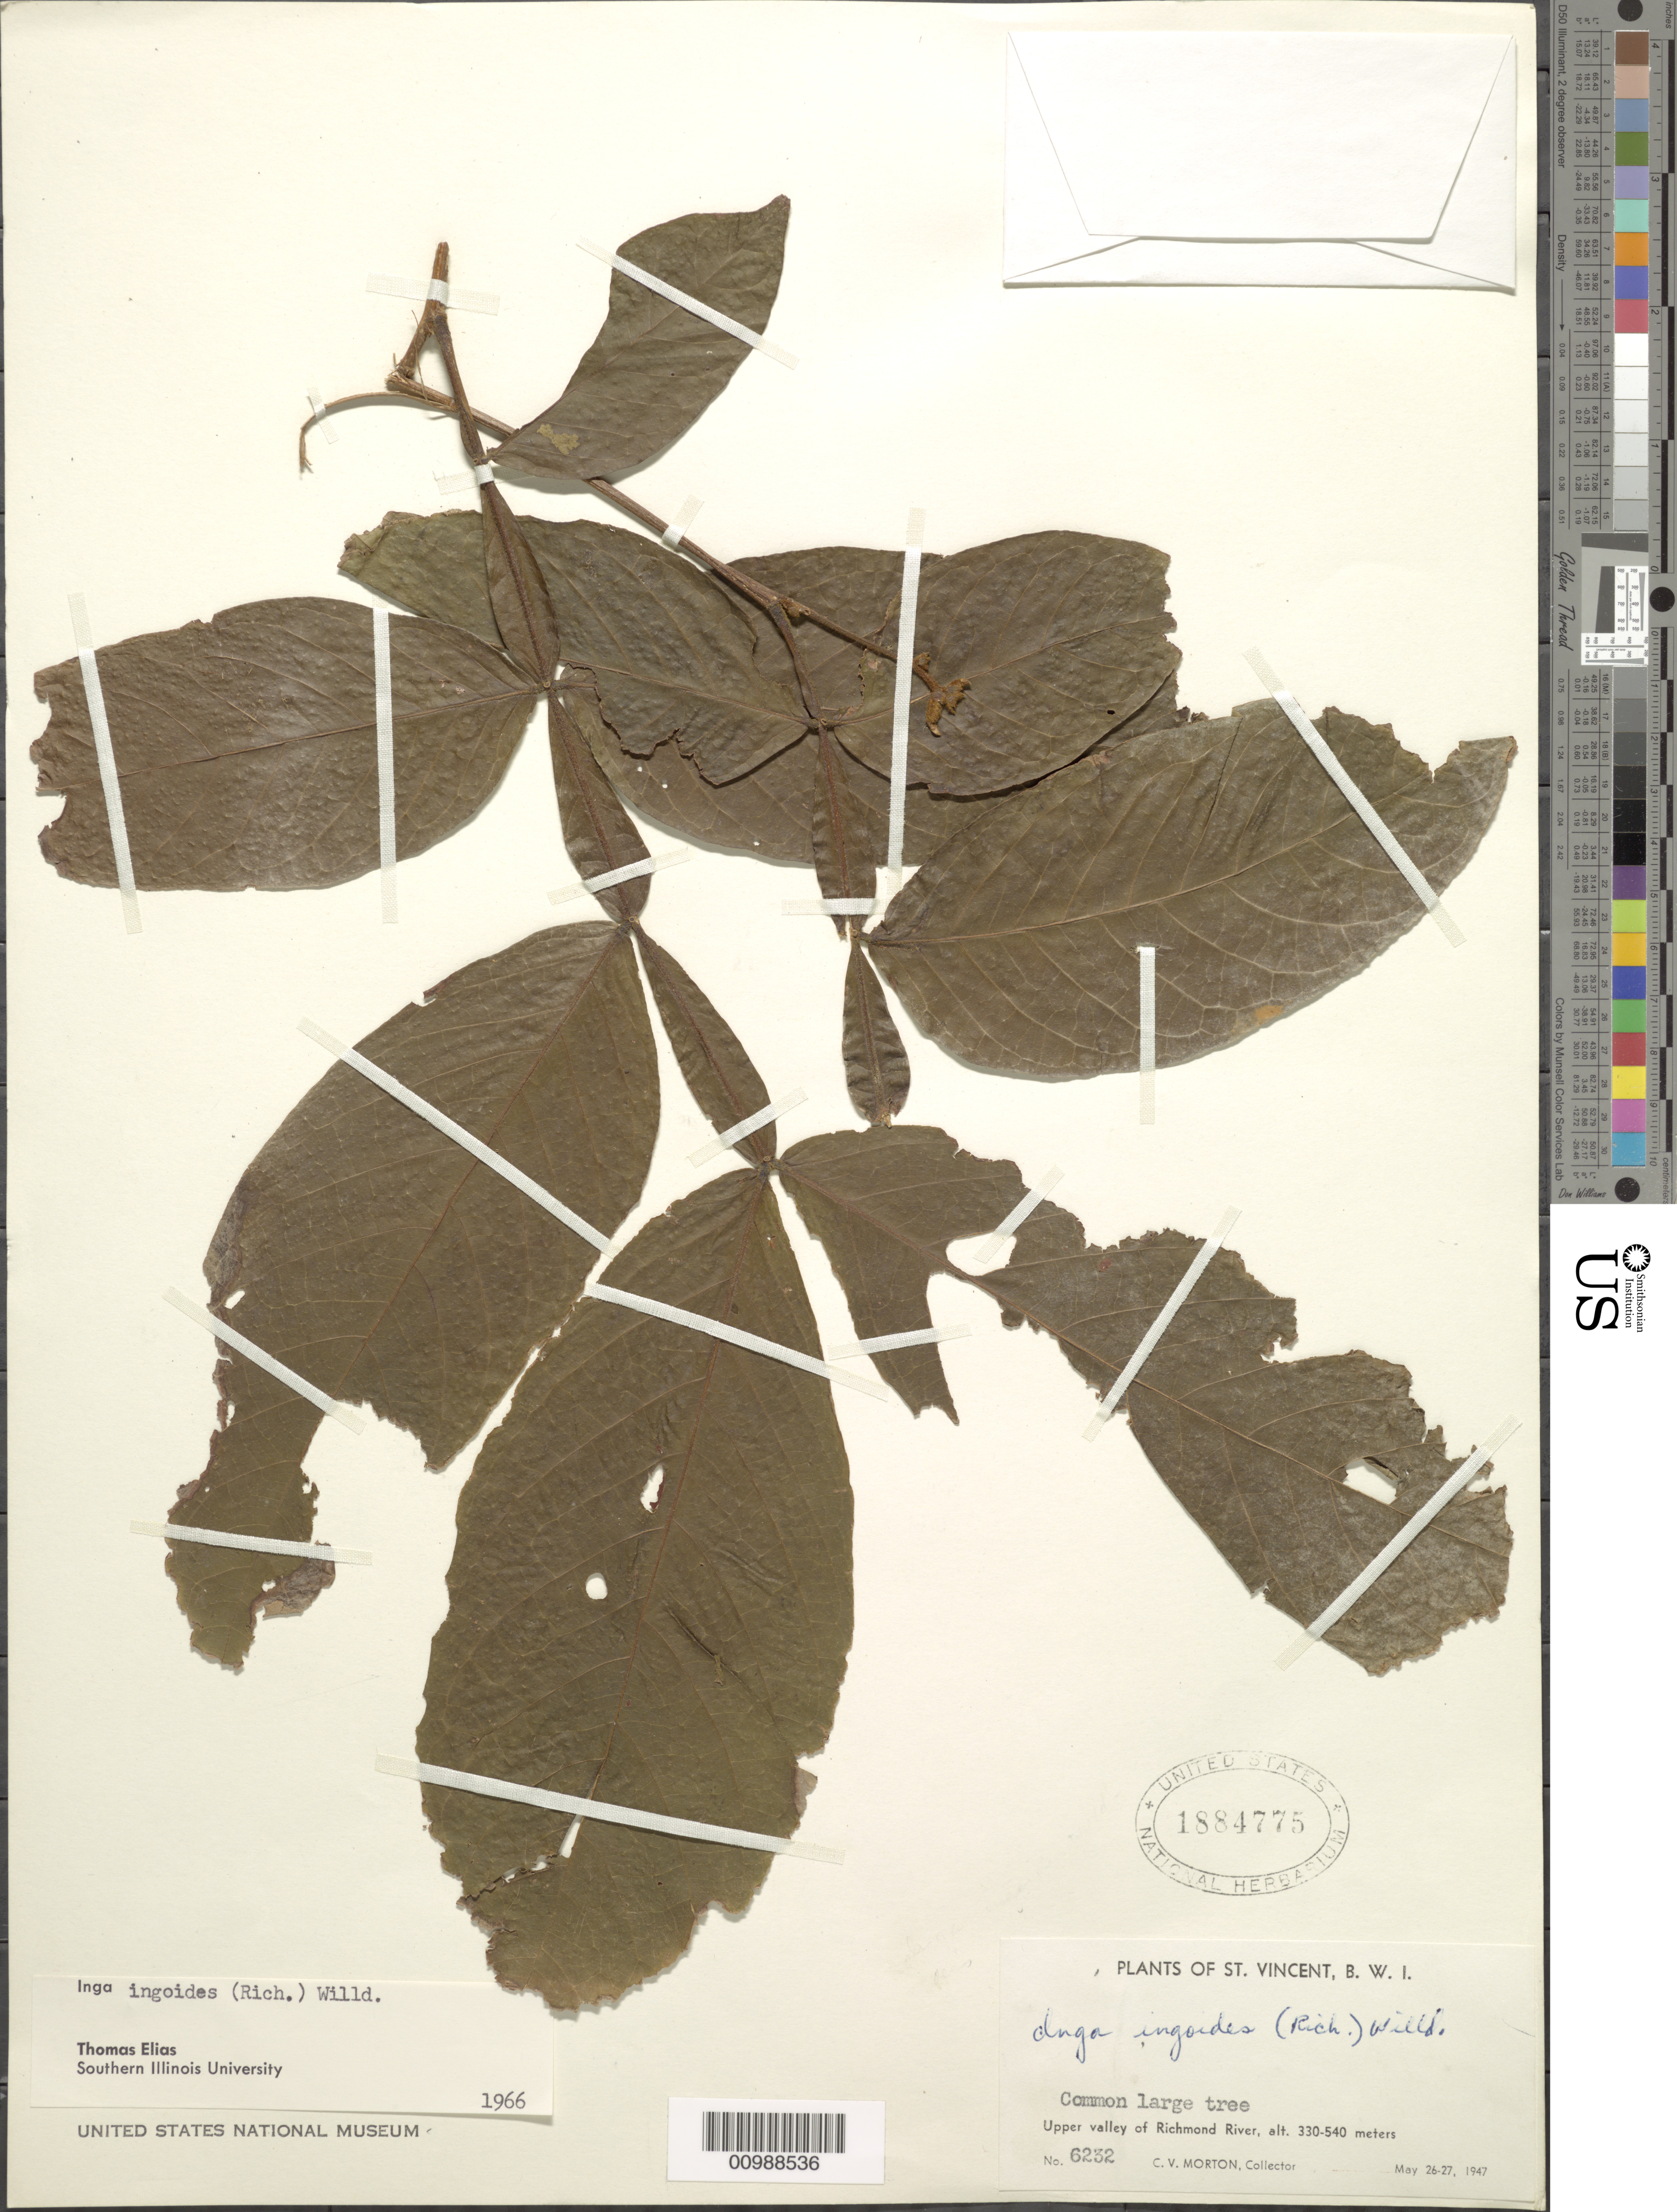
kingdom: Plantae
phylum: Tracheophyta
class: Magnoliopsida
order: Fabales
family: Fabaceae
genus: Inga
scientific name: Inga ingoides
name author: (Rich.) Willd.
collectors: C. V. Morton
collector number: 6232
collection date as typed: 26 May 1947 to27 May 1947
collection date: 1947-05-26/1947-05-27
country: St. Vincent - Grenadines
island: St. Vincent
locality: Upper valley of Richmond River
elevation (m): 330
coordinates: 0 N, 0 E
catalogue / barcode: US 1884775